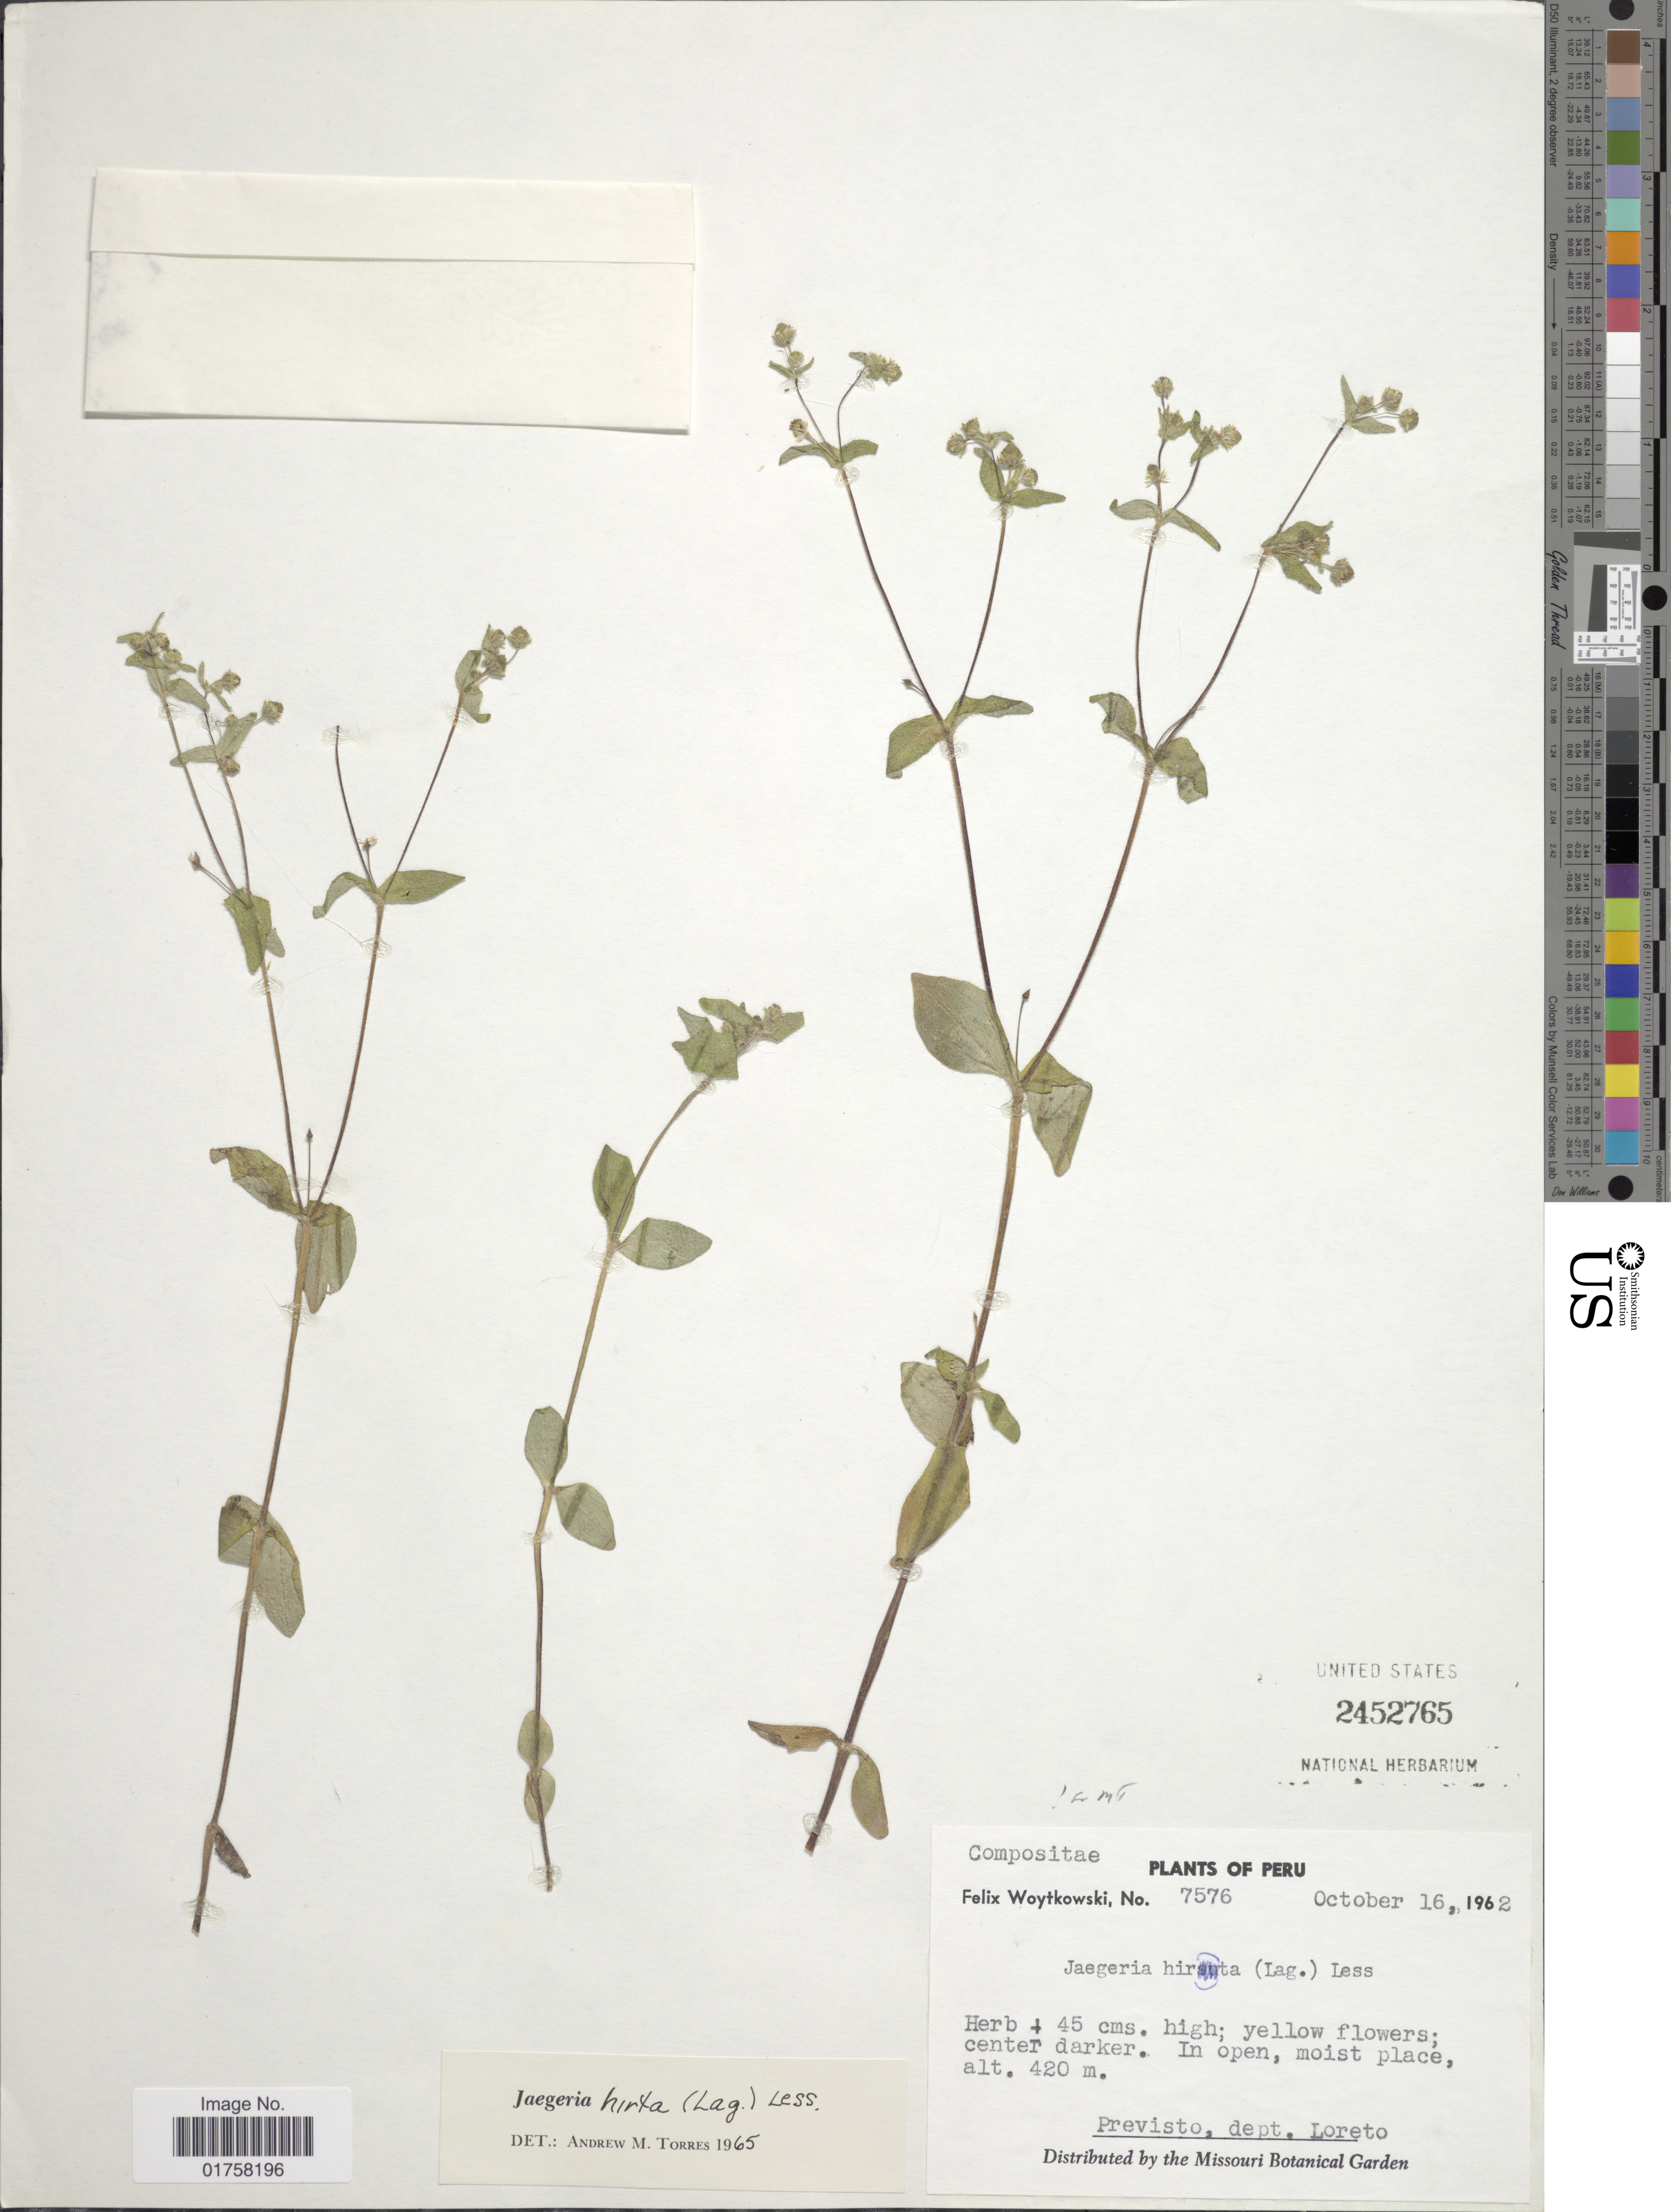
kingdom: Plantae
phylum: Tracheophyta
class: Magnoliopsida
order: Asterales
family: Asteraceae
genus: Jaegeria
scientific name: Jaegeria hirta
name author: (Lag.) Less.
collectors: F. Woytkowski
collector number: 7576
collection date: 1962-10-16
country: Peru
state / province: Loreto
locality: Previsto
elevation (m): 420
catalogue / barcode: US 2452765